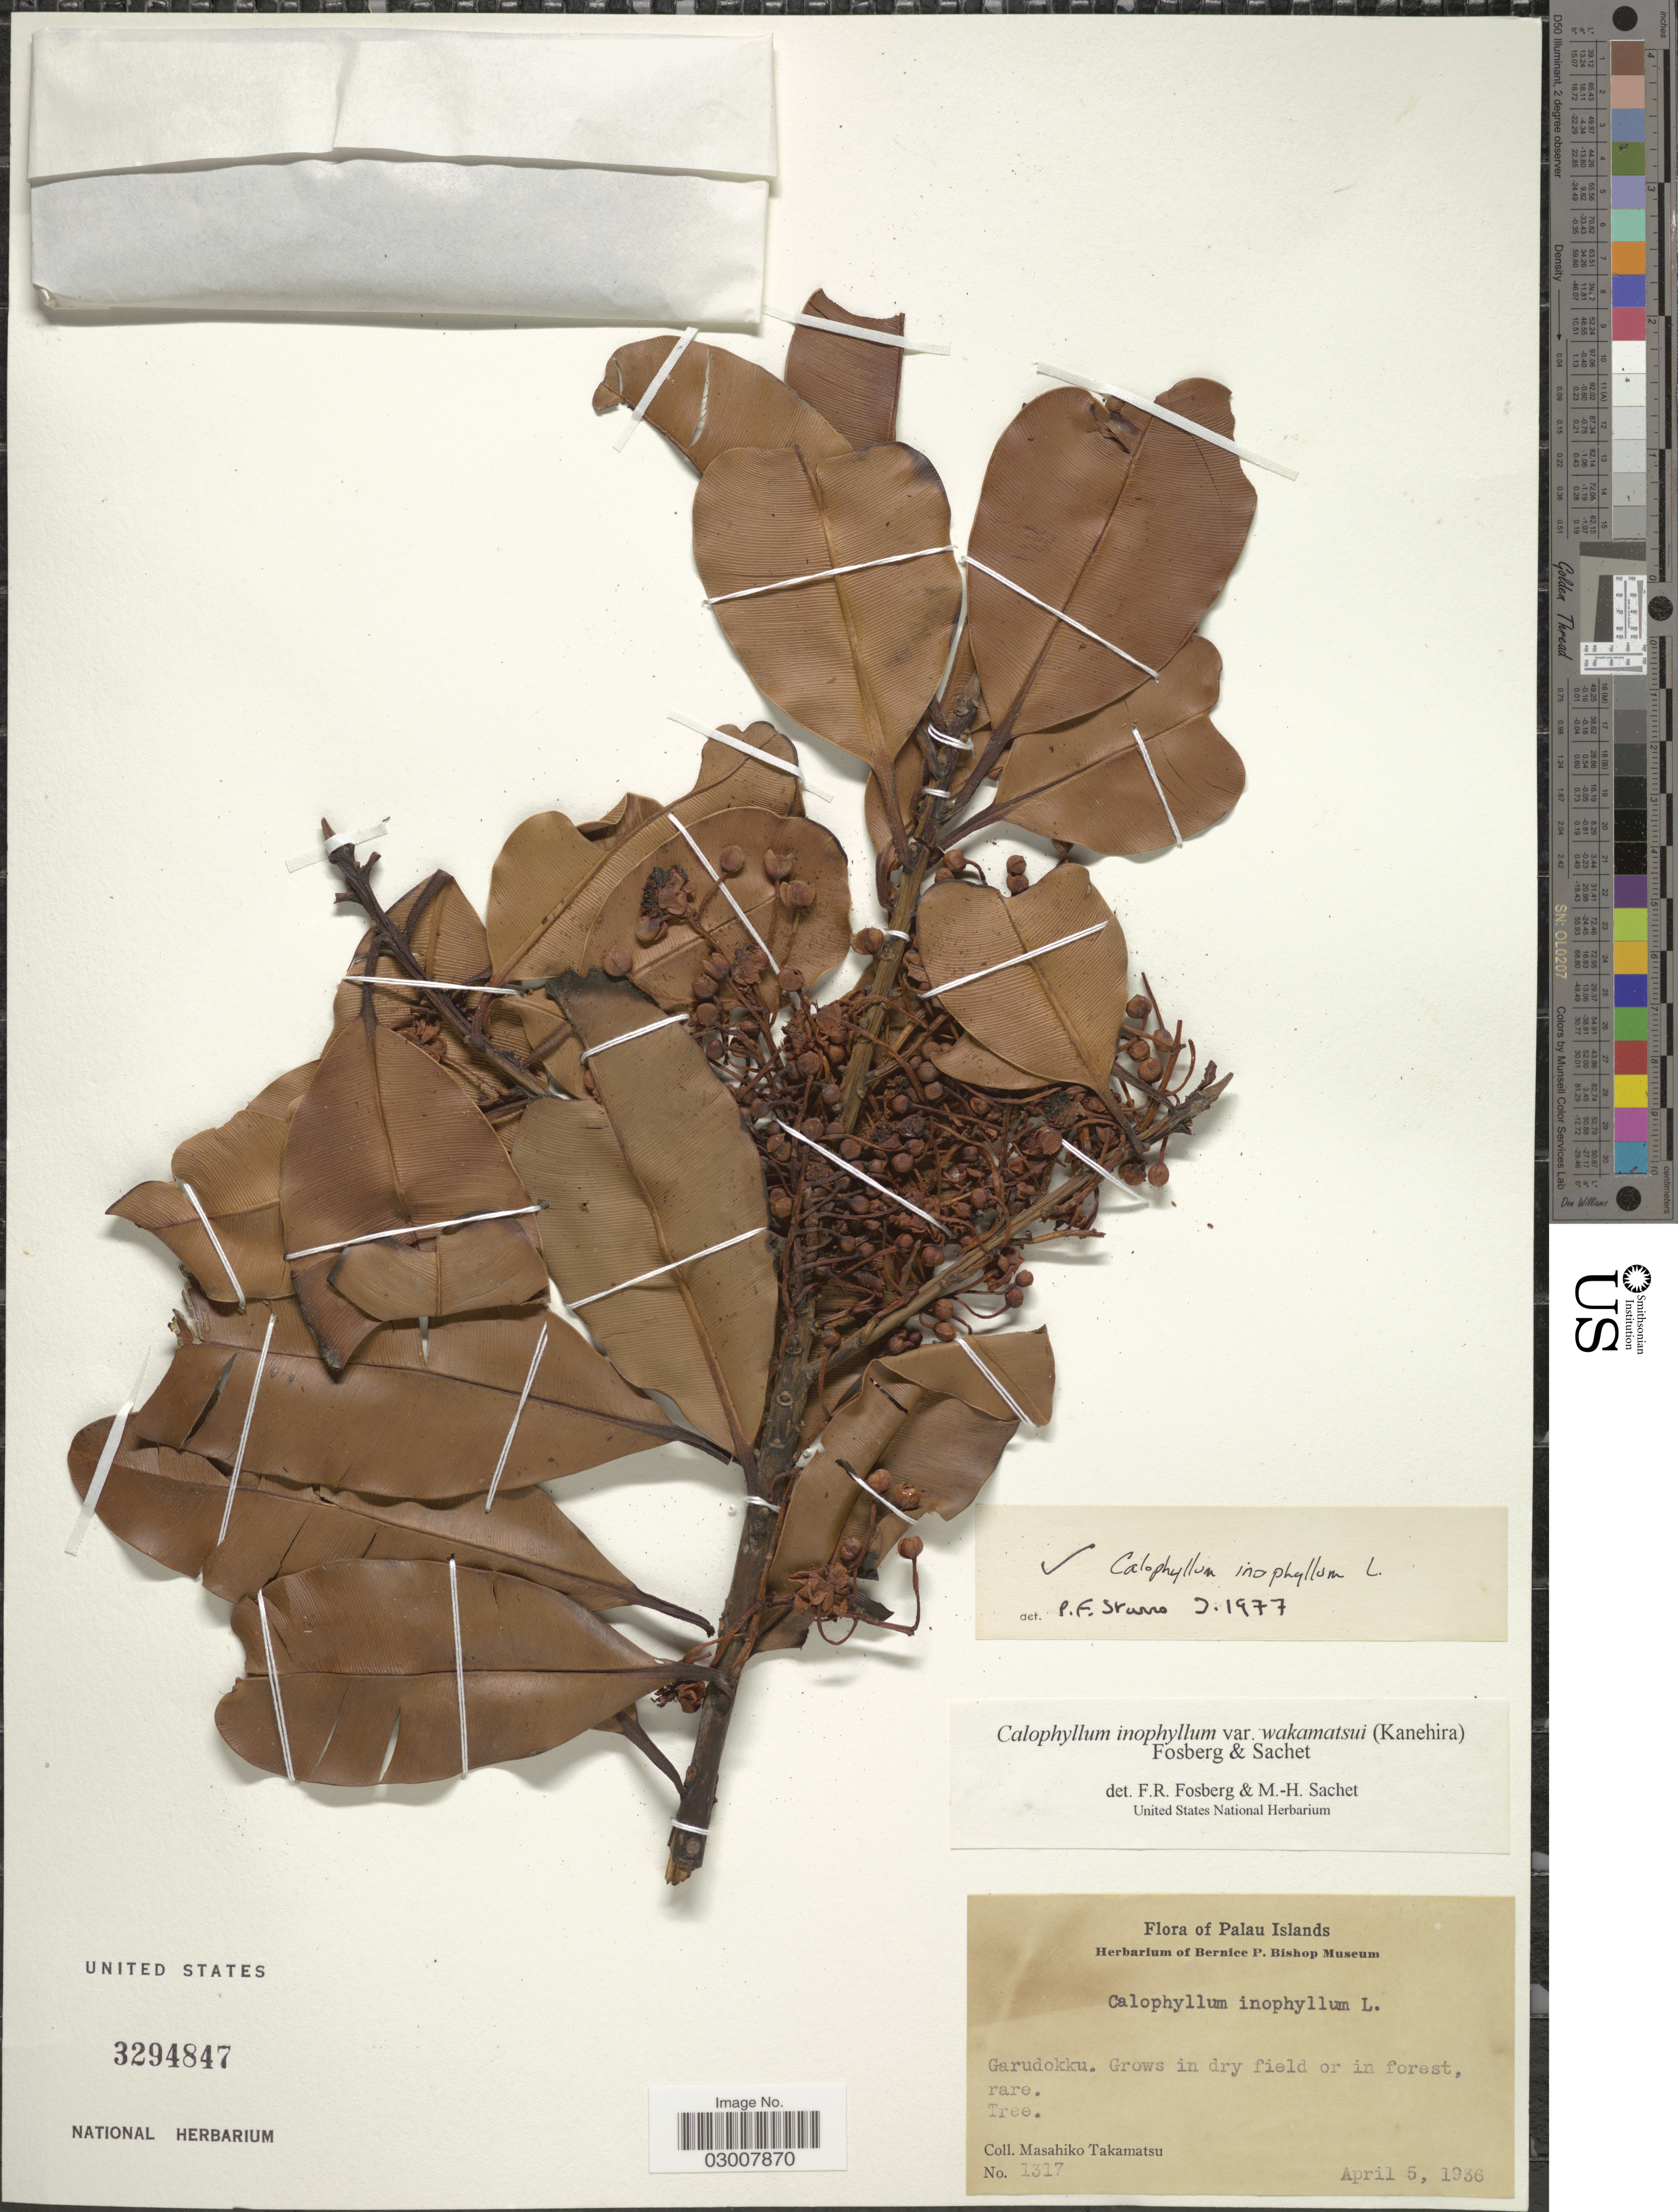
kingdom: Plantae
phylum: Tracheophyta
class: Magnoliopsida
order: Malpighiales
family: Calophyllaceae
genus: Calophyllum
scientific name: Calophyllum inophyllum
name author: L.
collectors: M. Takamatsu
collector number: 1317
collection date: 1936-04-05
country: Palau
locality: Palau Islands. Garudokku.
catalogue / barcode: US 3294847